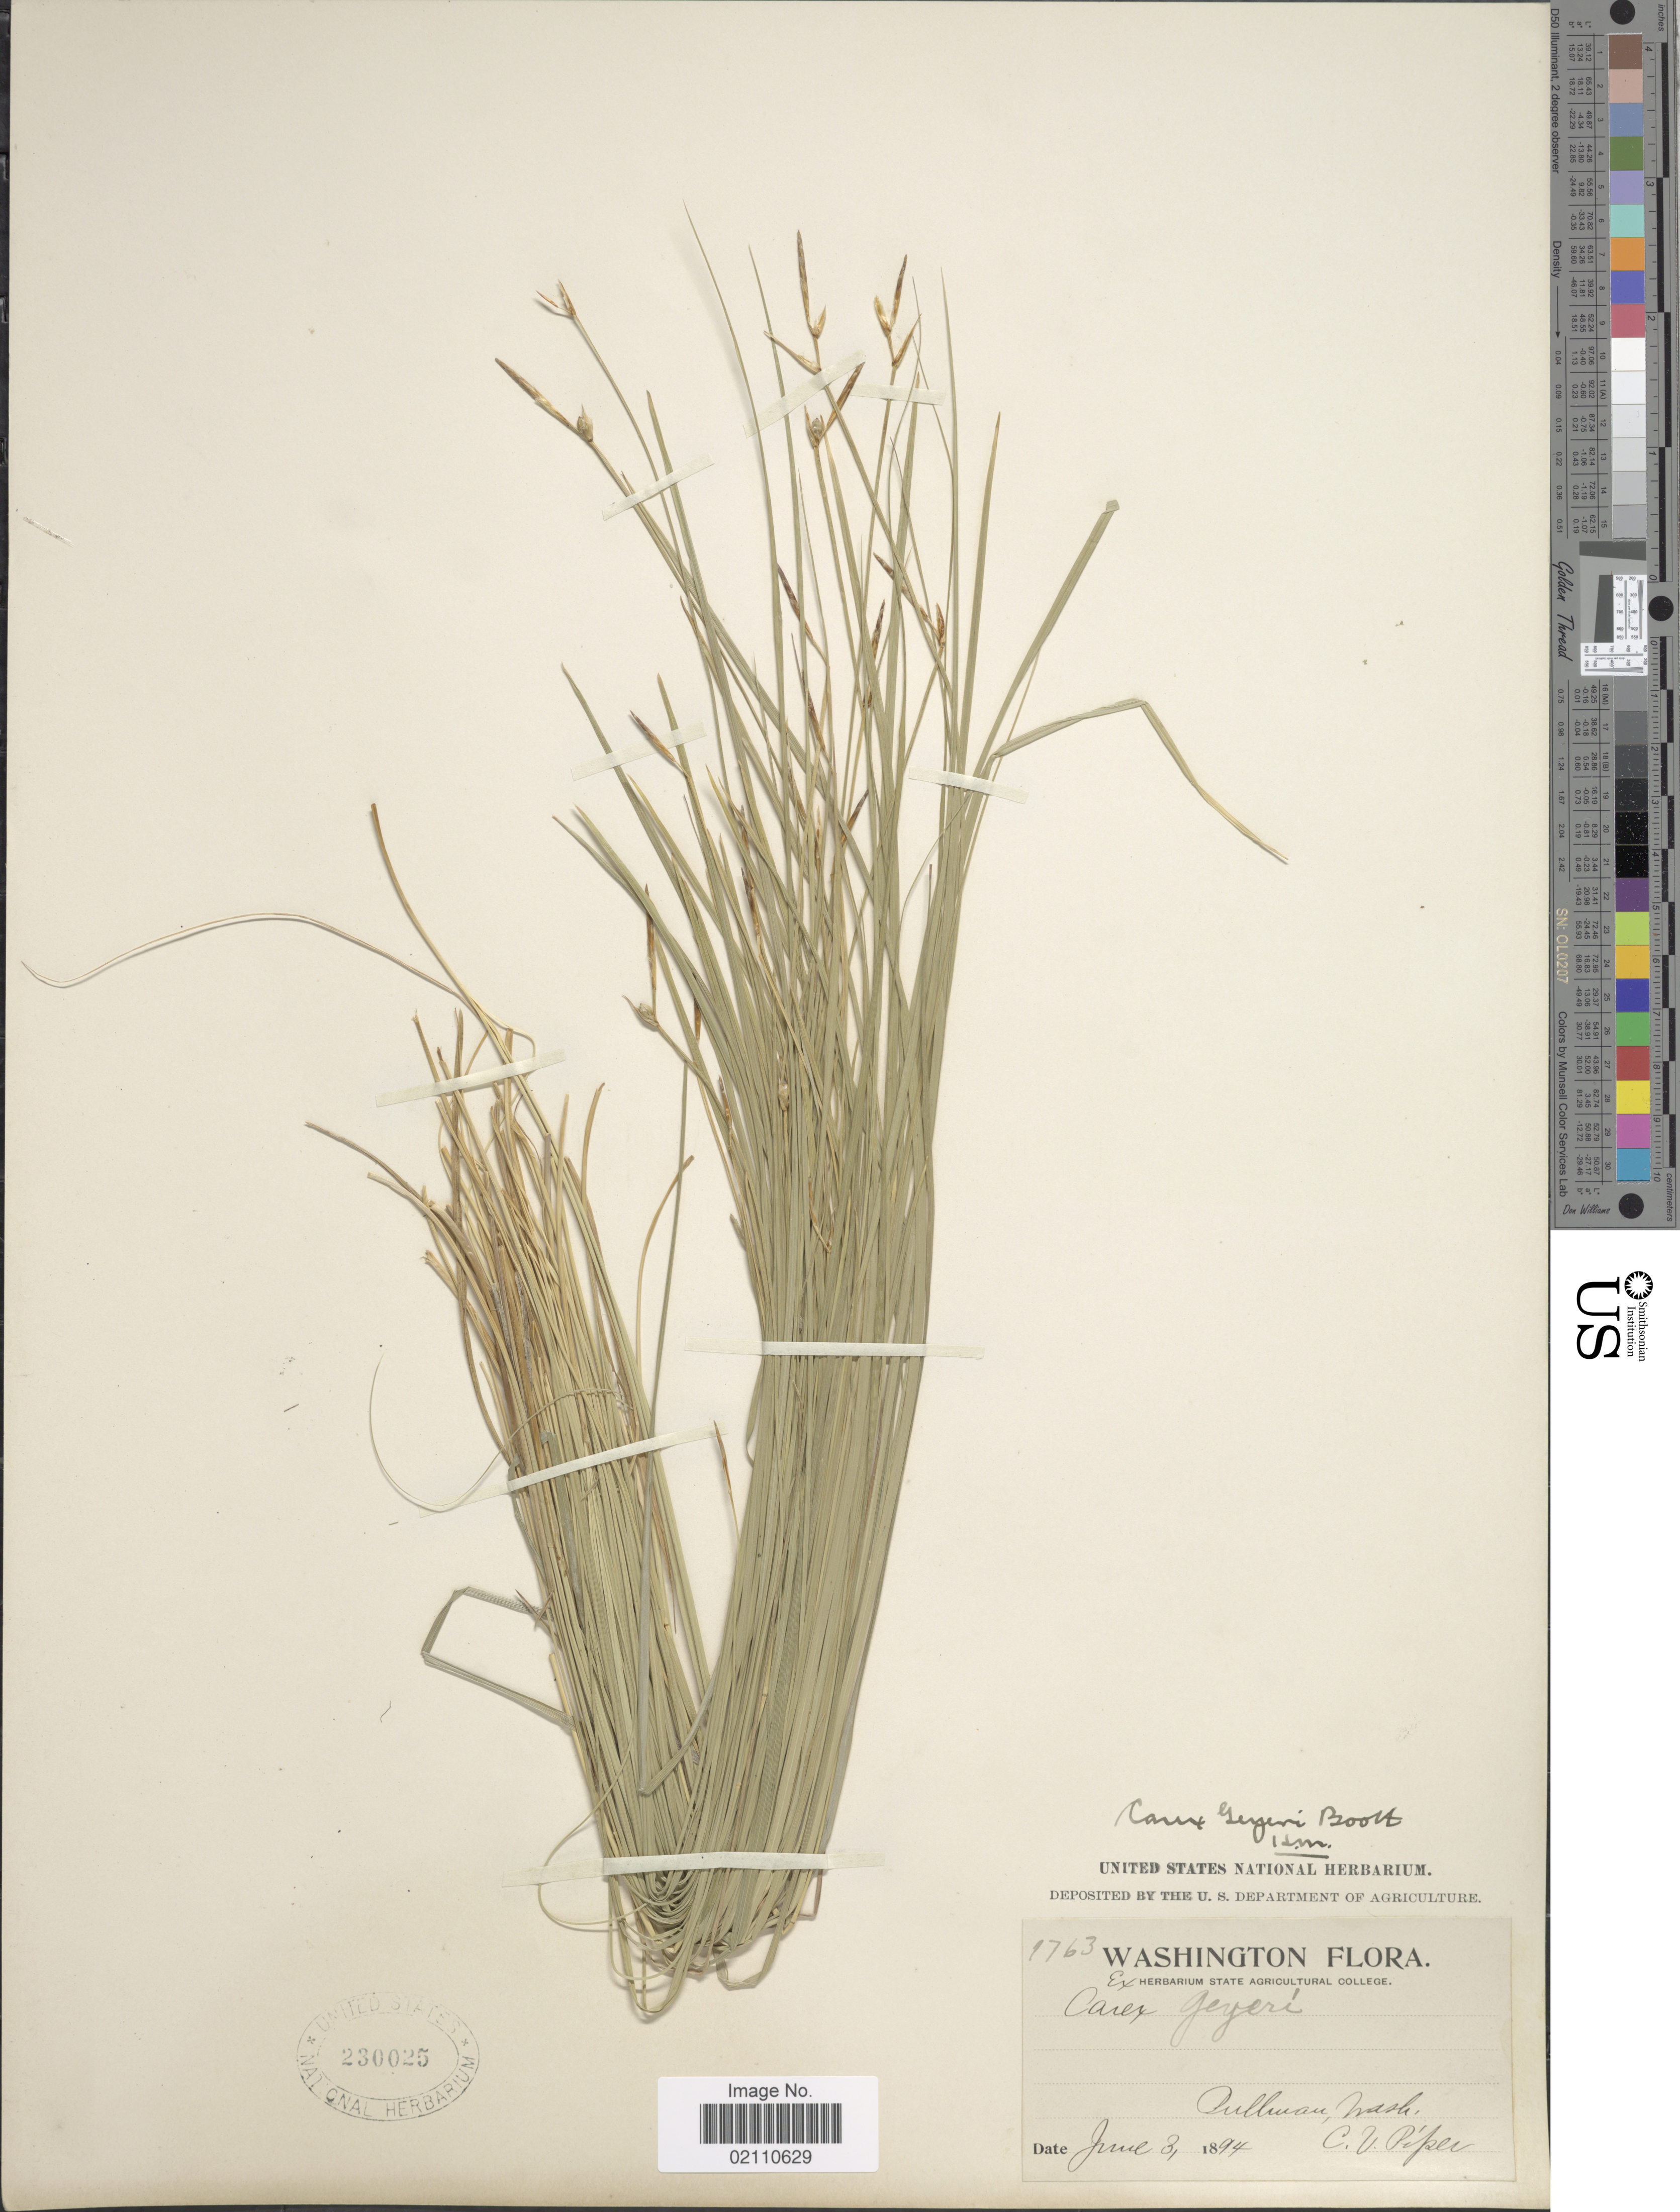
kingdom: Plantae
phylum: Tracheophyta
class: Liliopsida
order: Poales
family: Cyperaceae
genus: Carex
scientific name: Carex geyeri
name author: Boott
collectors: C. V. Piper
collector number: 1763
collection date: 1894-06-03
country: United States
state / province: Washington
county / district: Whitman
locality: Pullman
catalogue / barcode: US 230025